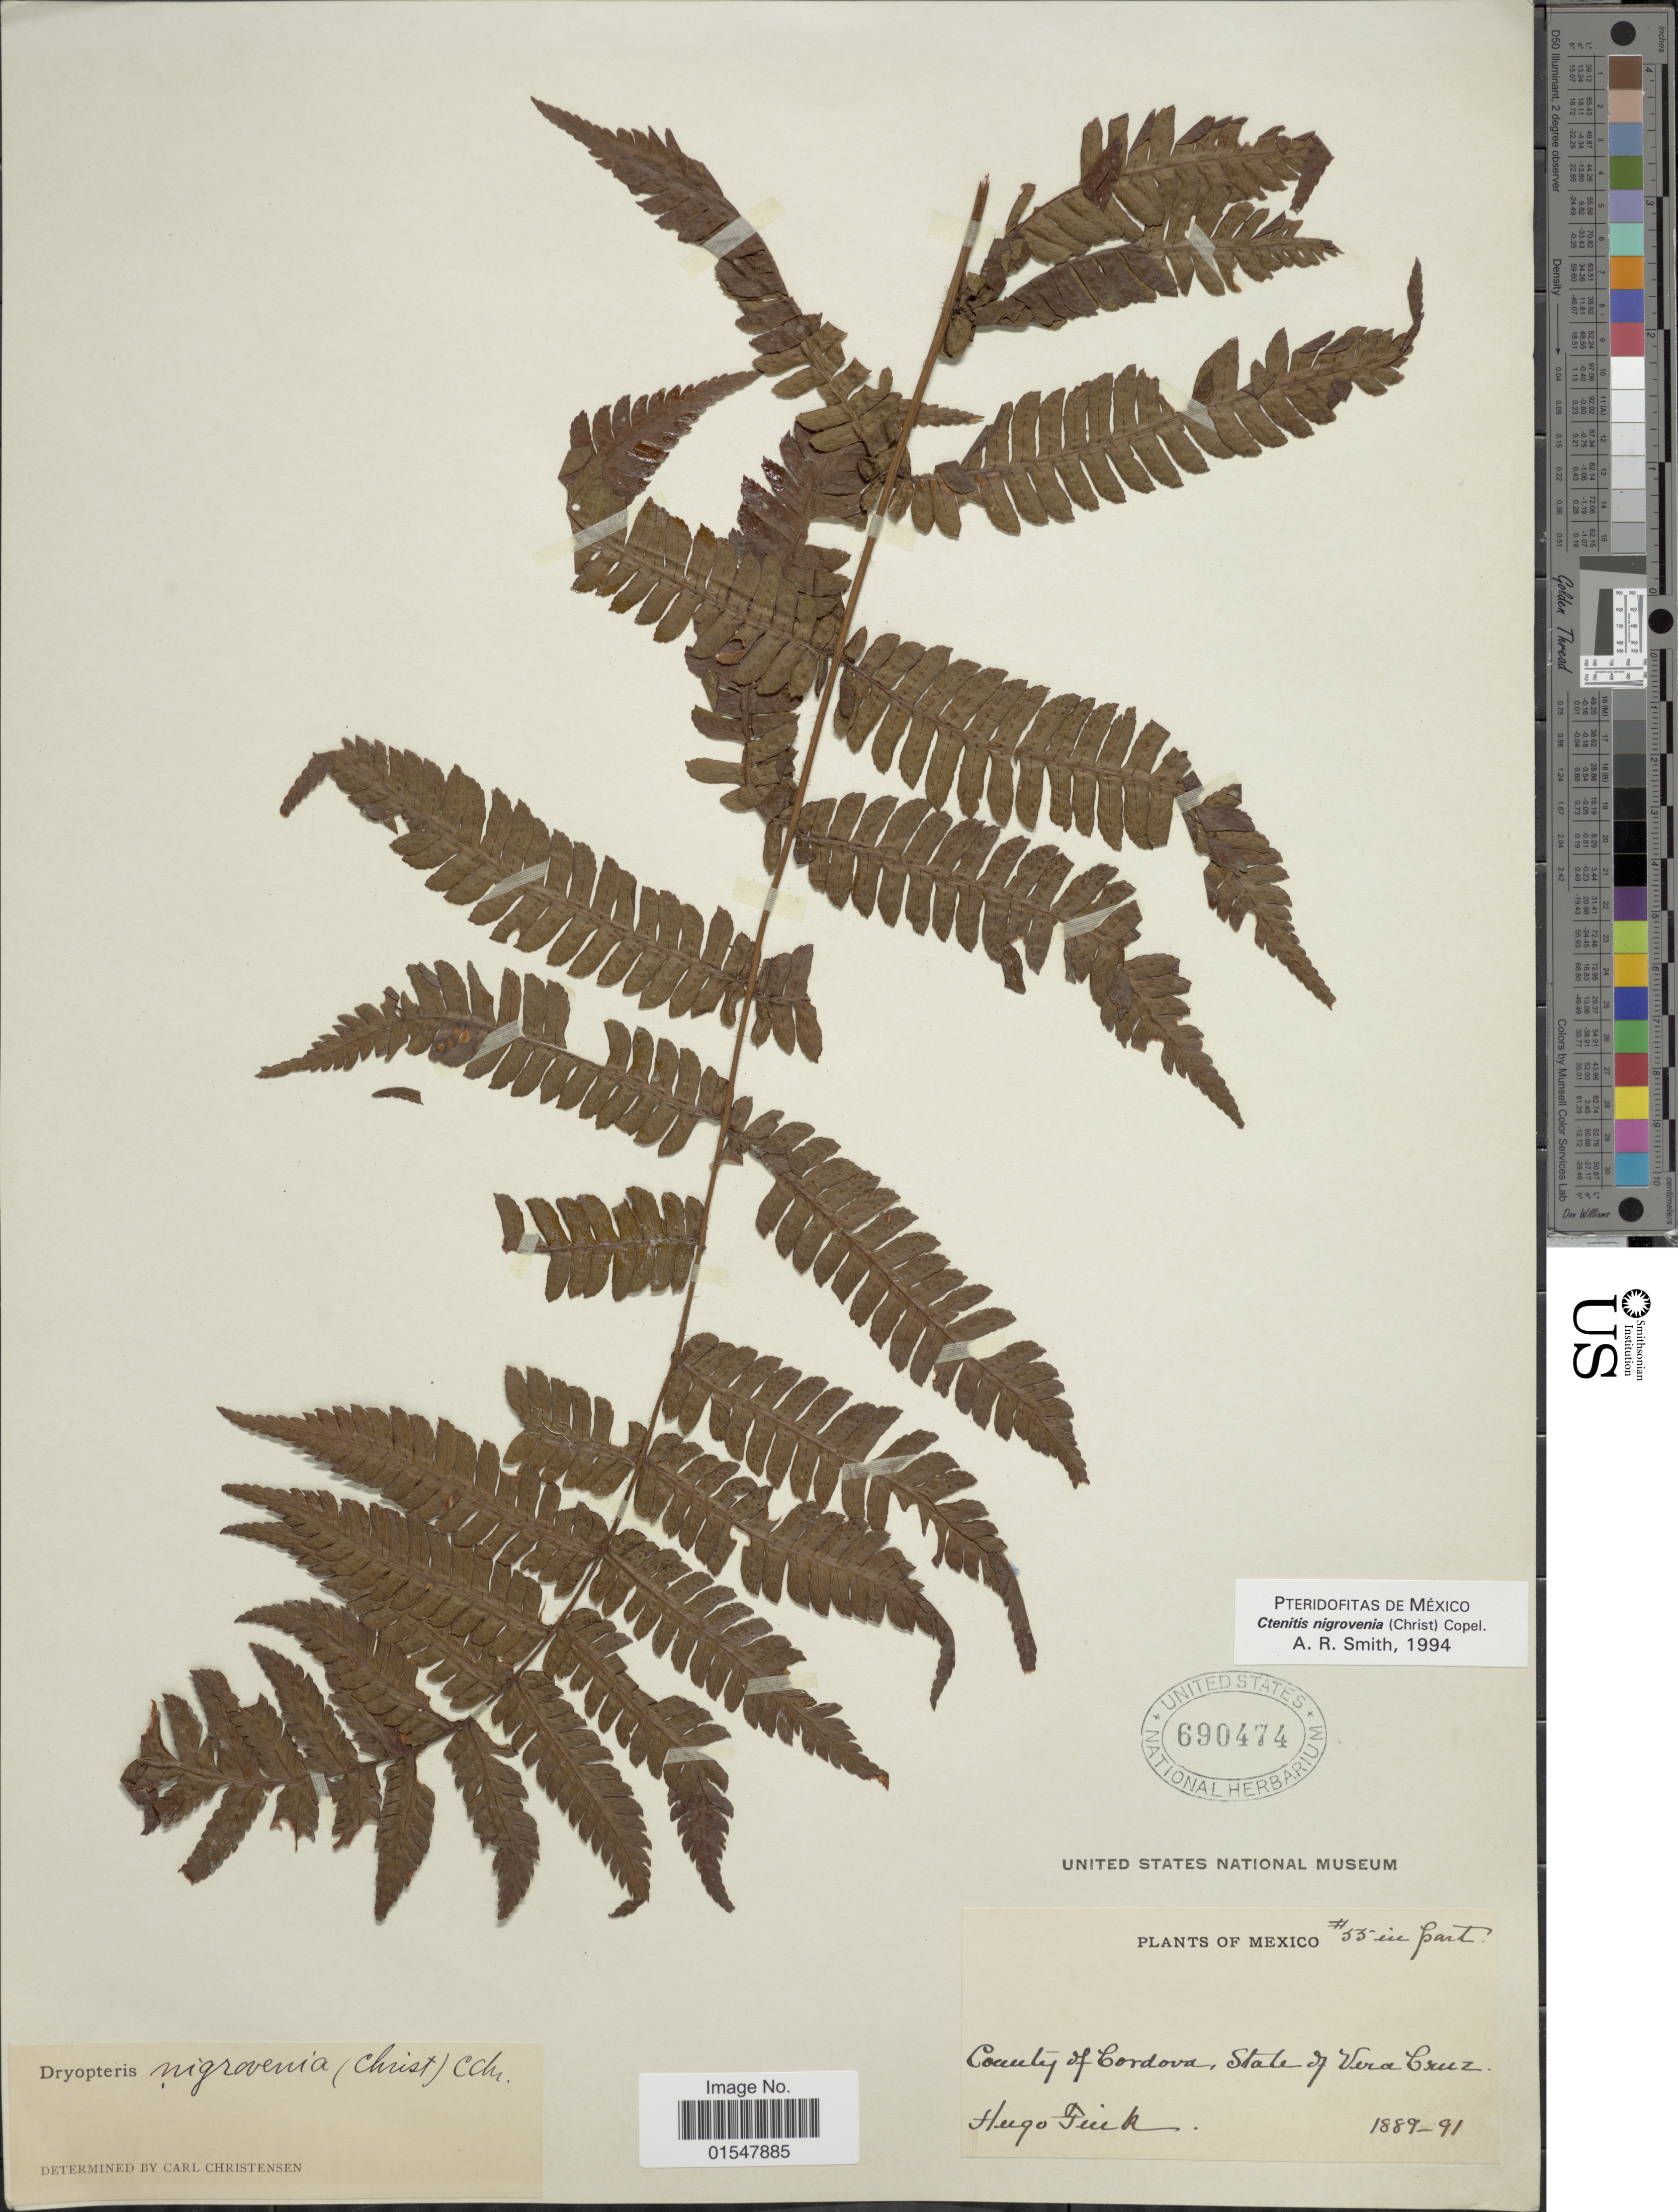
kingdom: Plantae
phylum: Tracheophyta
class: Polypodiopsida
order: Polypodiales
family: Dryopteridaceae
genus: Ctenitis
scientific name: Ctenitis nigrovenia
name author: (Christ) Copel.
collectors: H. Fink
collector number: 55 in part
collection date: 1889/1891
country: Mexico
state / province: Veracruz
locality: Mexico, County of Cordova, State of Vera Cruz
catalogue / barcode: US 690474